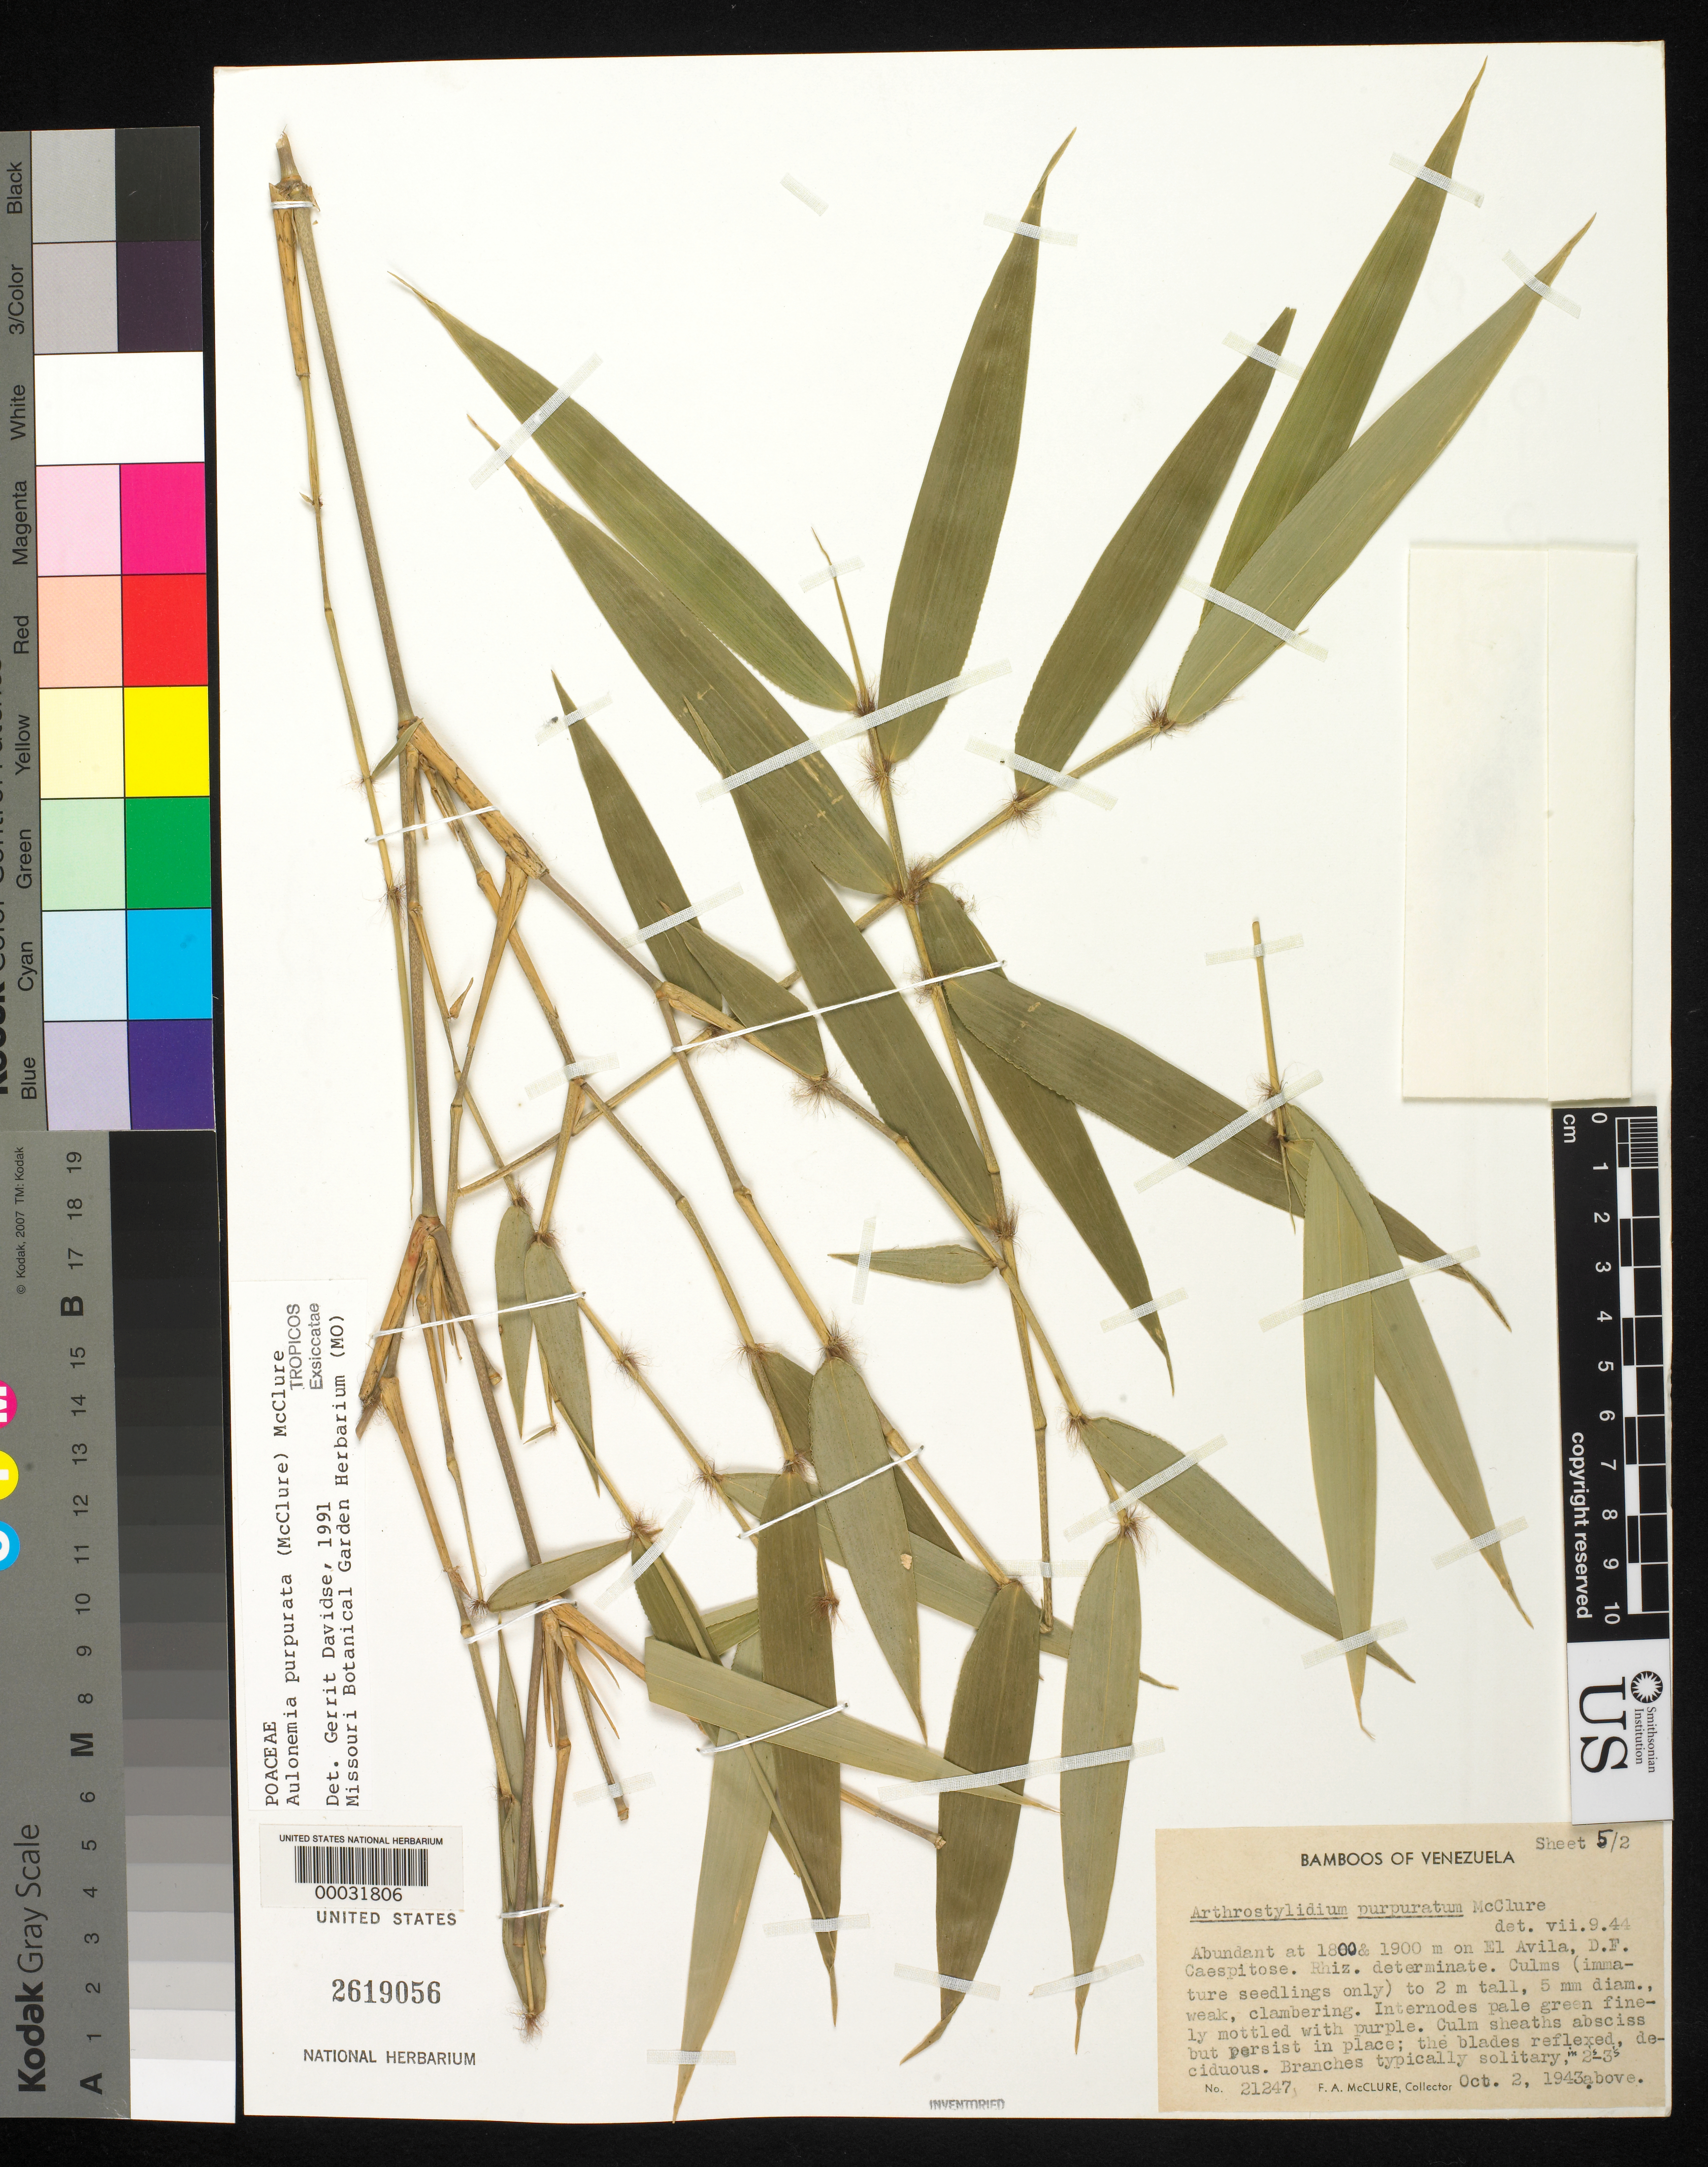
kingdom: Plantae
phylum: Tracheophyta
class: Liliopsida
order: Poales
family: Poaceae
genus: Aulonemia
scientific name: Aulonemia purpurata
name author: (McClure) McClure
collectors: F. A. McClure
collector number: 21247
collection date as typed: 02 Oct 1943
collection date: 1943-10-02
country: Venezuela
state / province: Miranda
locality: El avila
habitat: Lc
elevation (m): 1800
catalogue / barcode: US 2619056